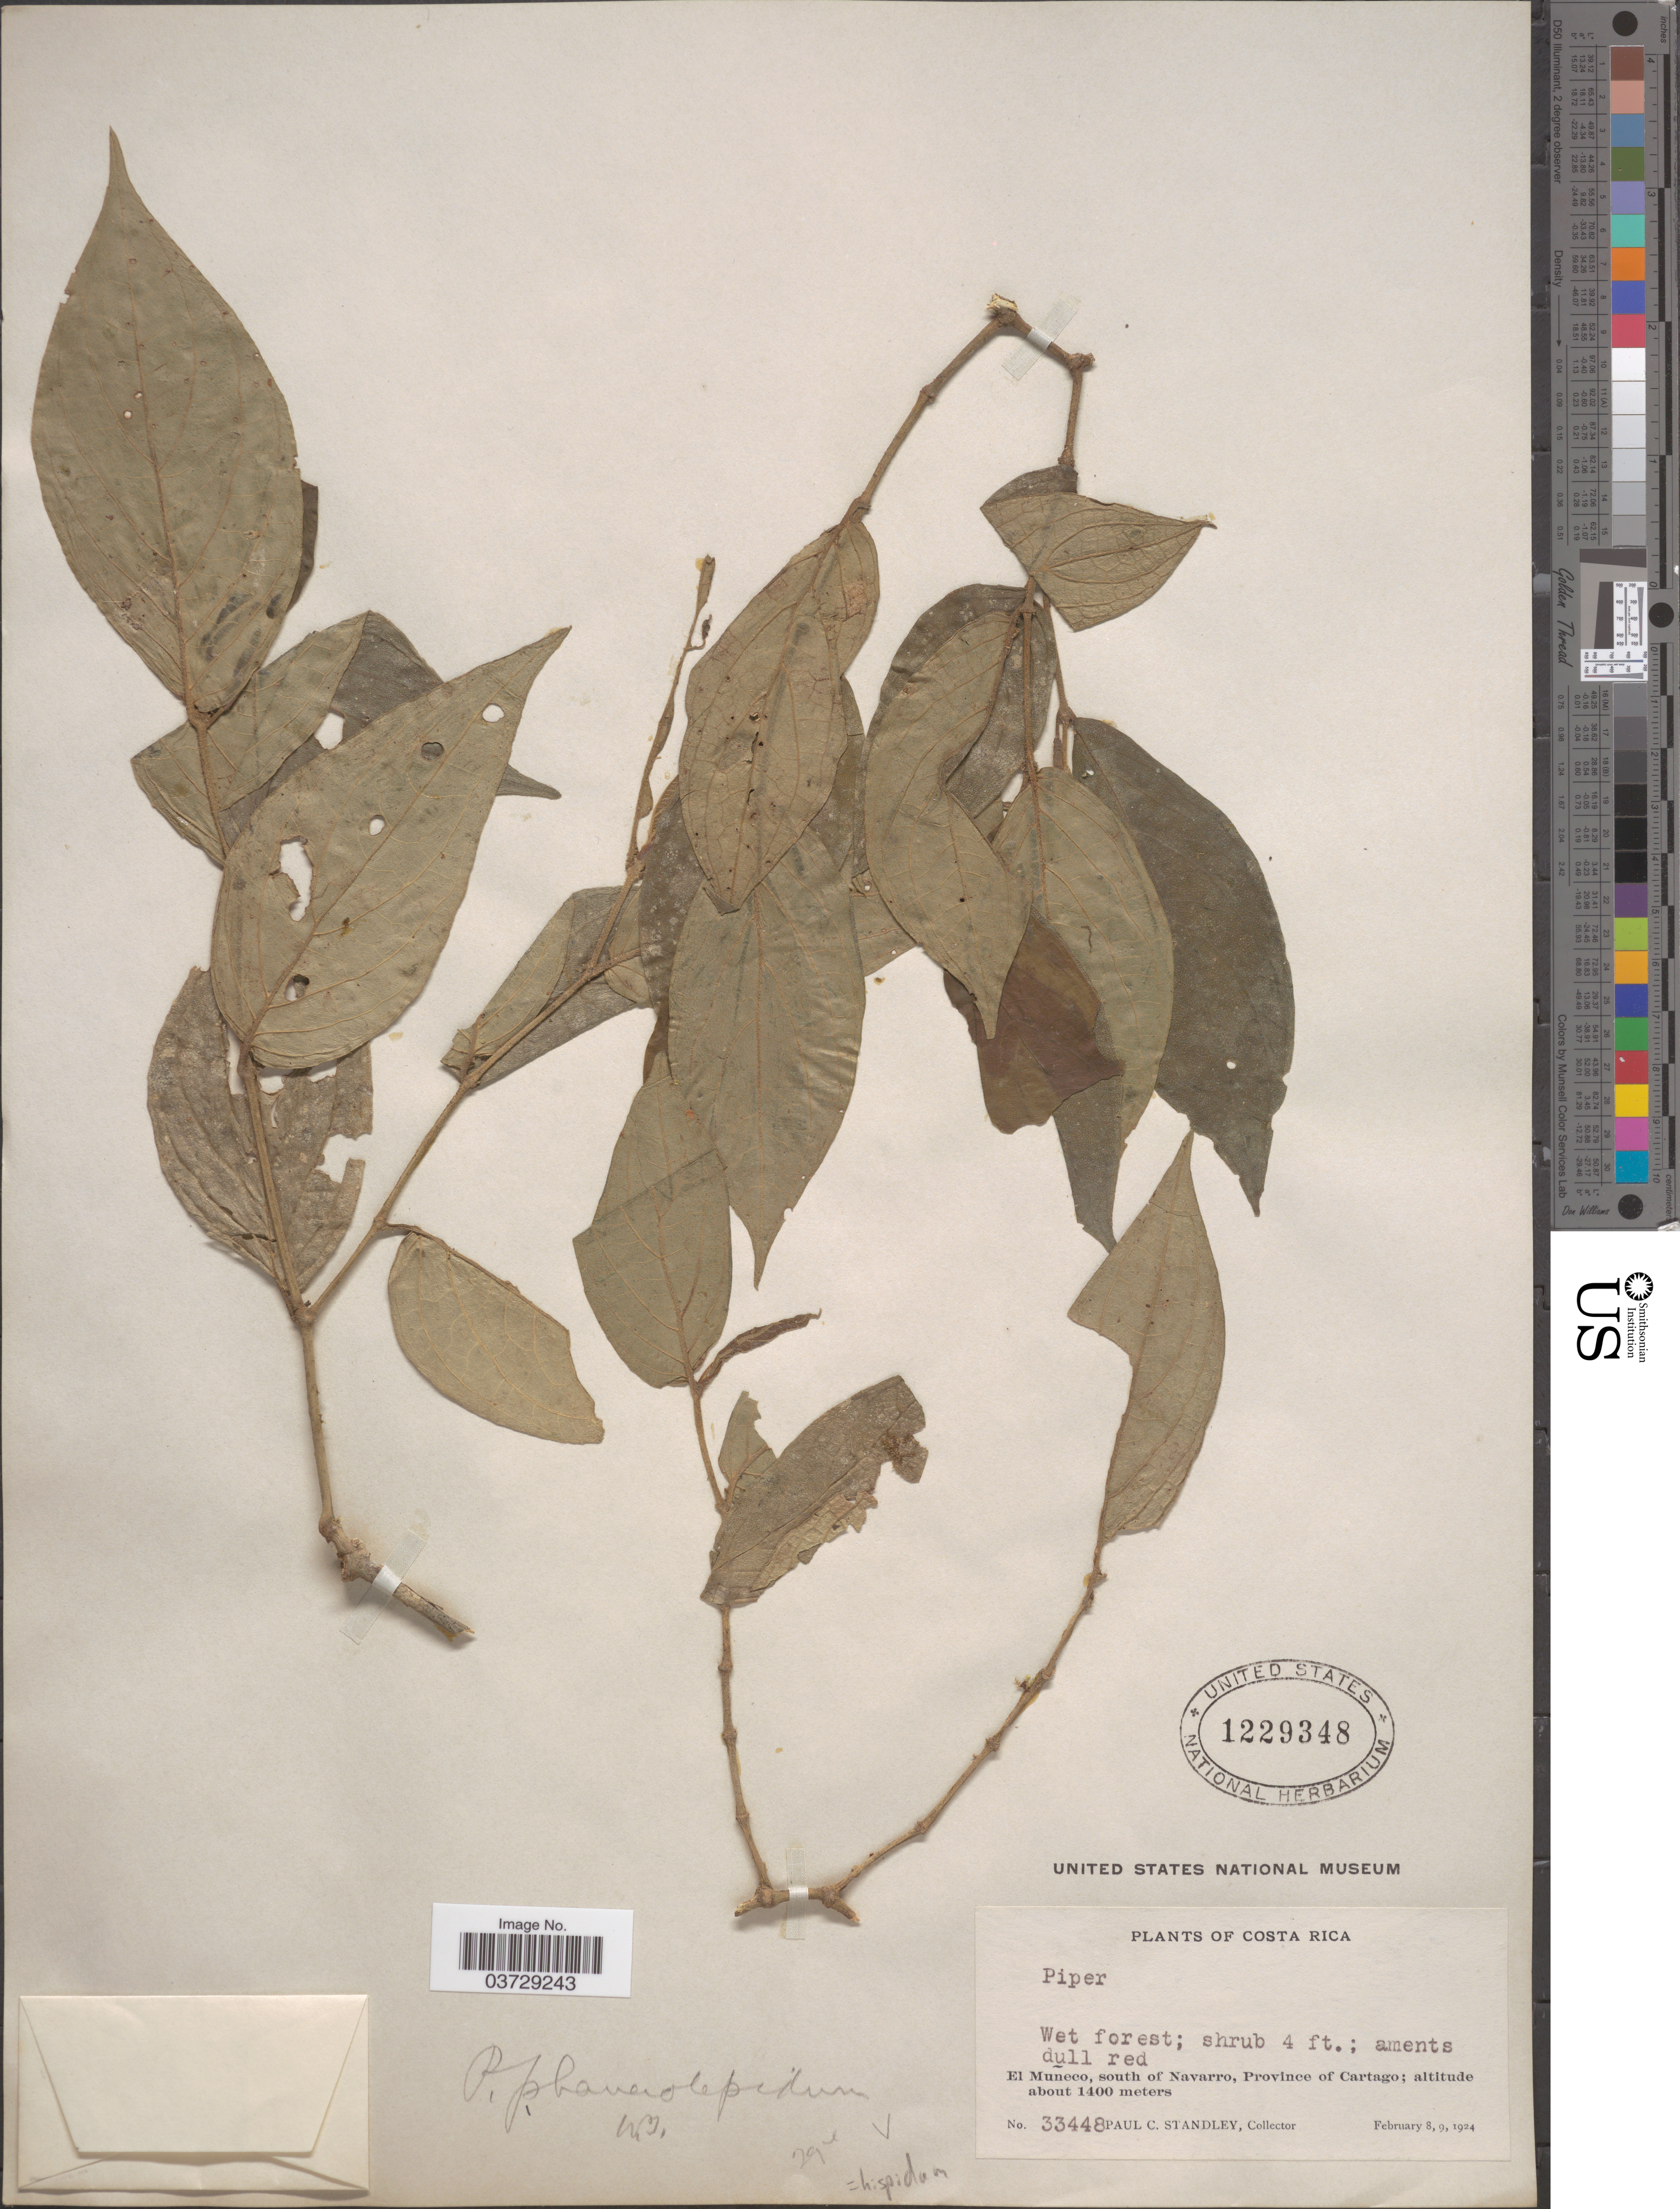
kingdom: Plantae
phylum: Tracheophyta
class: Magnoliopsida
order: Piperales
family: Piperaceae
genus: Piper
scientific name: Piper hispidum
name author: Sw.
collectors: P. C. Standley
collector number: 33448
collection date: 1924-02-08/1924-02-09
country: Costa Rica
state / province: Cartago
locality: El Muñeco, south of Navarro.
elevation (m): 1400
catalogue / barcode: US 1229348